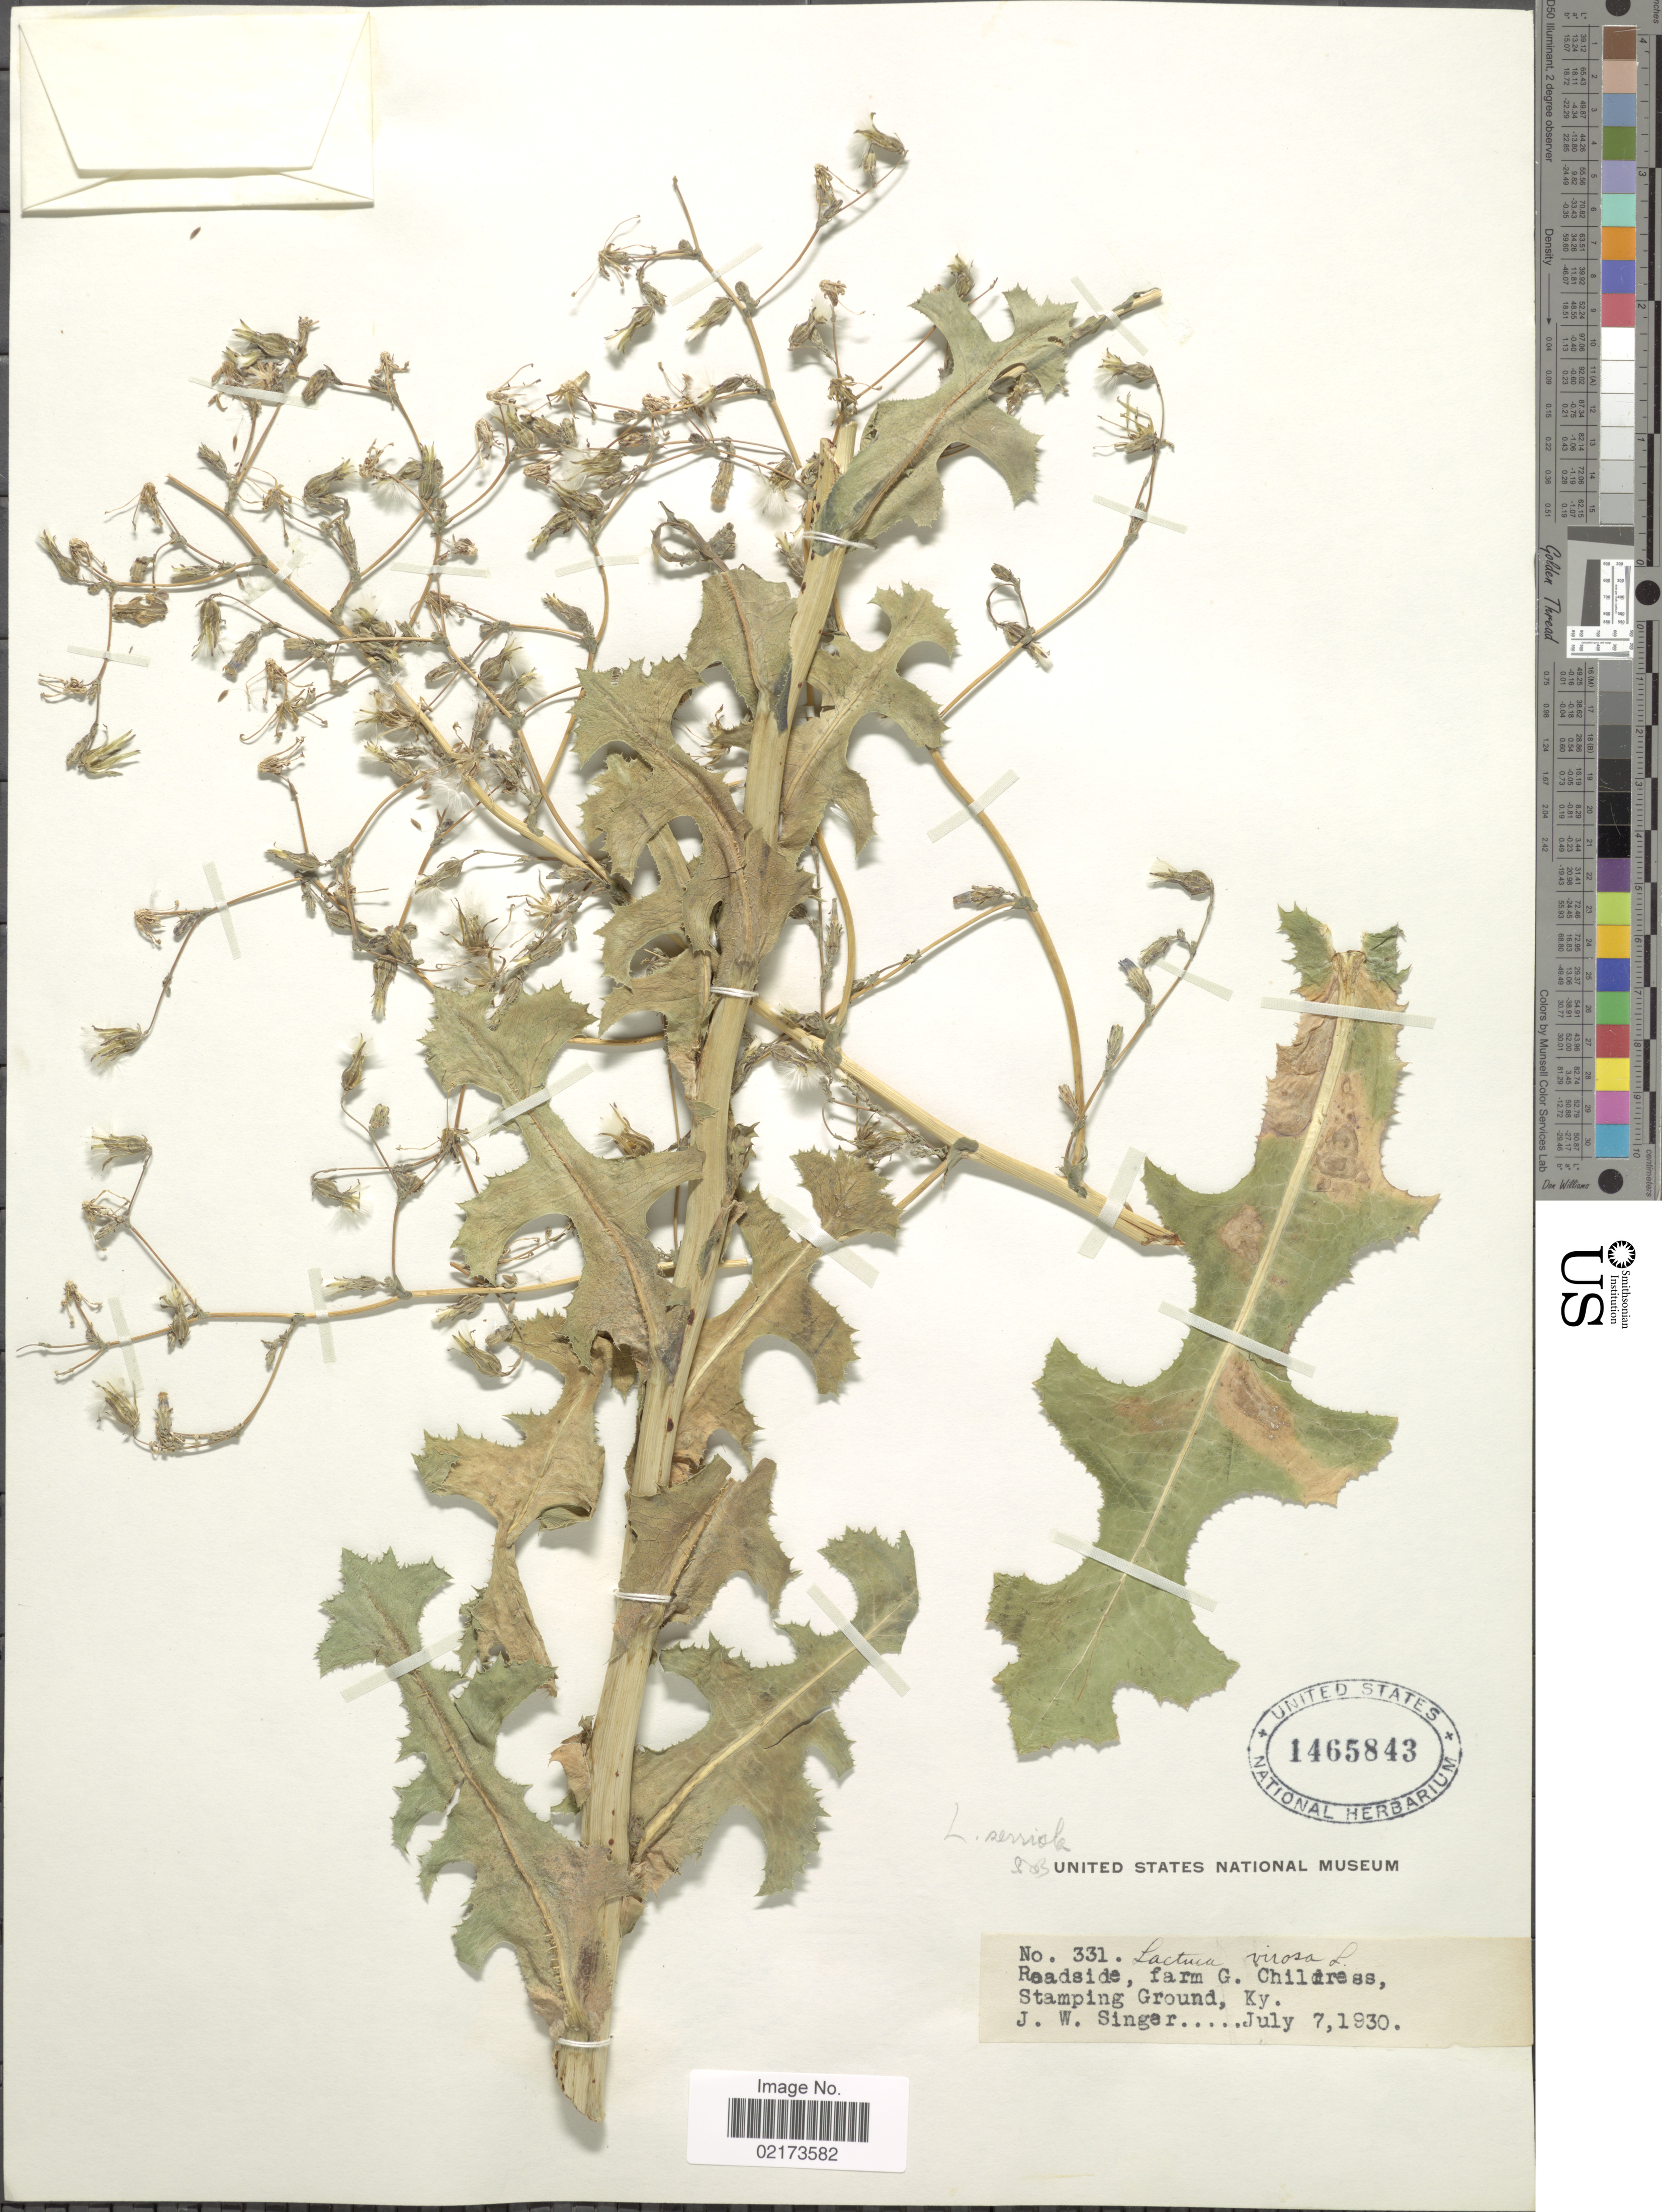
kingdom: Plantae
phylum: Tracheophyta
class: Magnoliopsida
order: Asterales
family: Asteraceae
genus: Lactuca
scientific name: Lactuca serriola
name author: L.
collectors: J. EW. Singer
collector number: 331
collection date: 1930-07-07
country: United States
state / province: Kentucky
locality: Stamping Ground, Ky.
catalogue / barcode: US 1465843